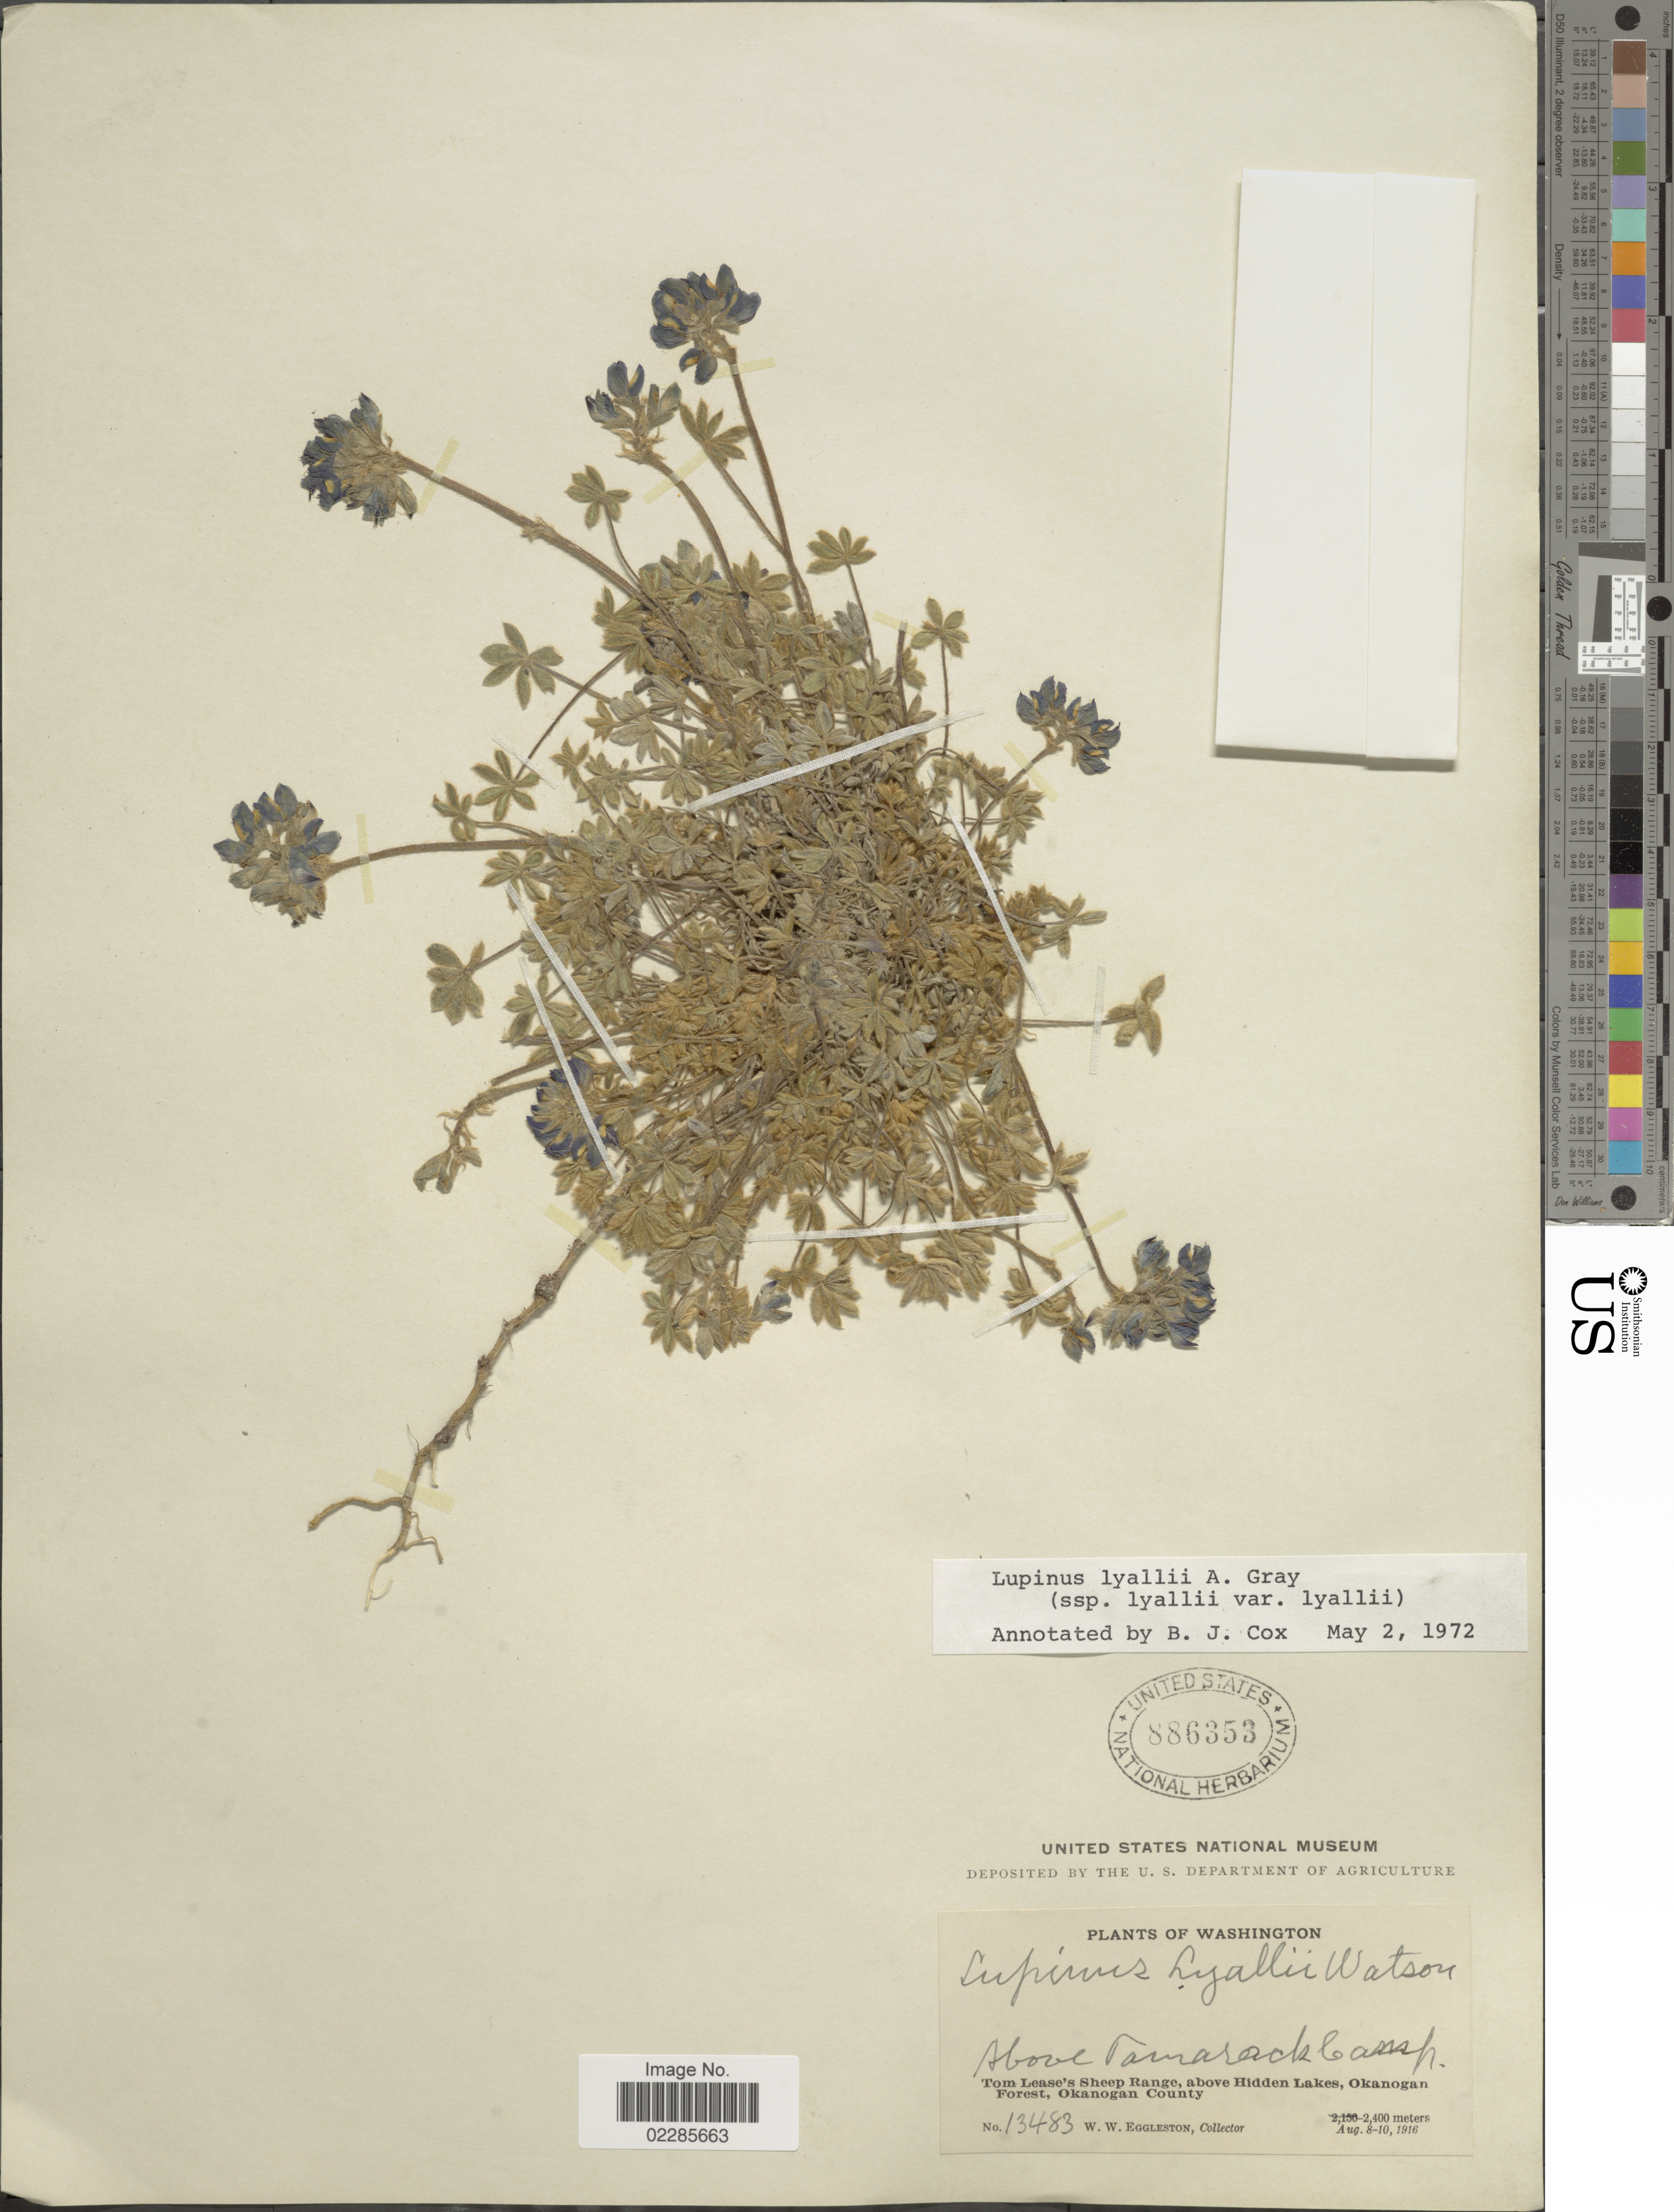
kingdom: Plantae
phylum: Tracheophyta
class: Magnoliopsida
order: Fabales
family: Fabaceae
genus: Lupinus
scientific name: Lupinus lyallii subsp. lyallii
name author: A. Gray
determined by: Cox, B. J.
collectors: W. W. Eggleston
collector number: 13483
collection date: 1916-08-08/1916-08-10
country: United States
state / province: Washington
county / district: Okanogan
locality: Above Tamarack Camp, Tom Leaseés Sheep Range, above Hidden Lakes, Okanogan Forest, Okanogan County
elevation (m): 2400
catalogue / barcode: US 886353